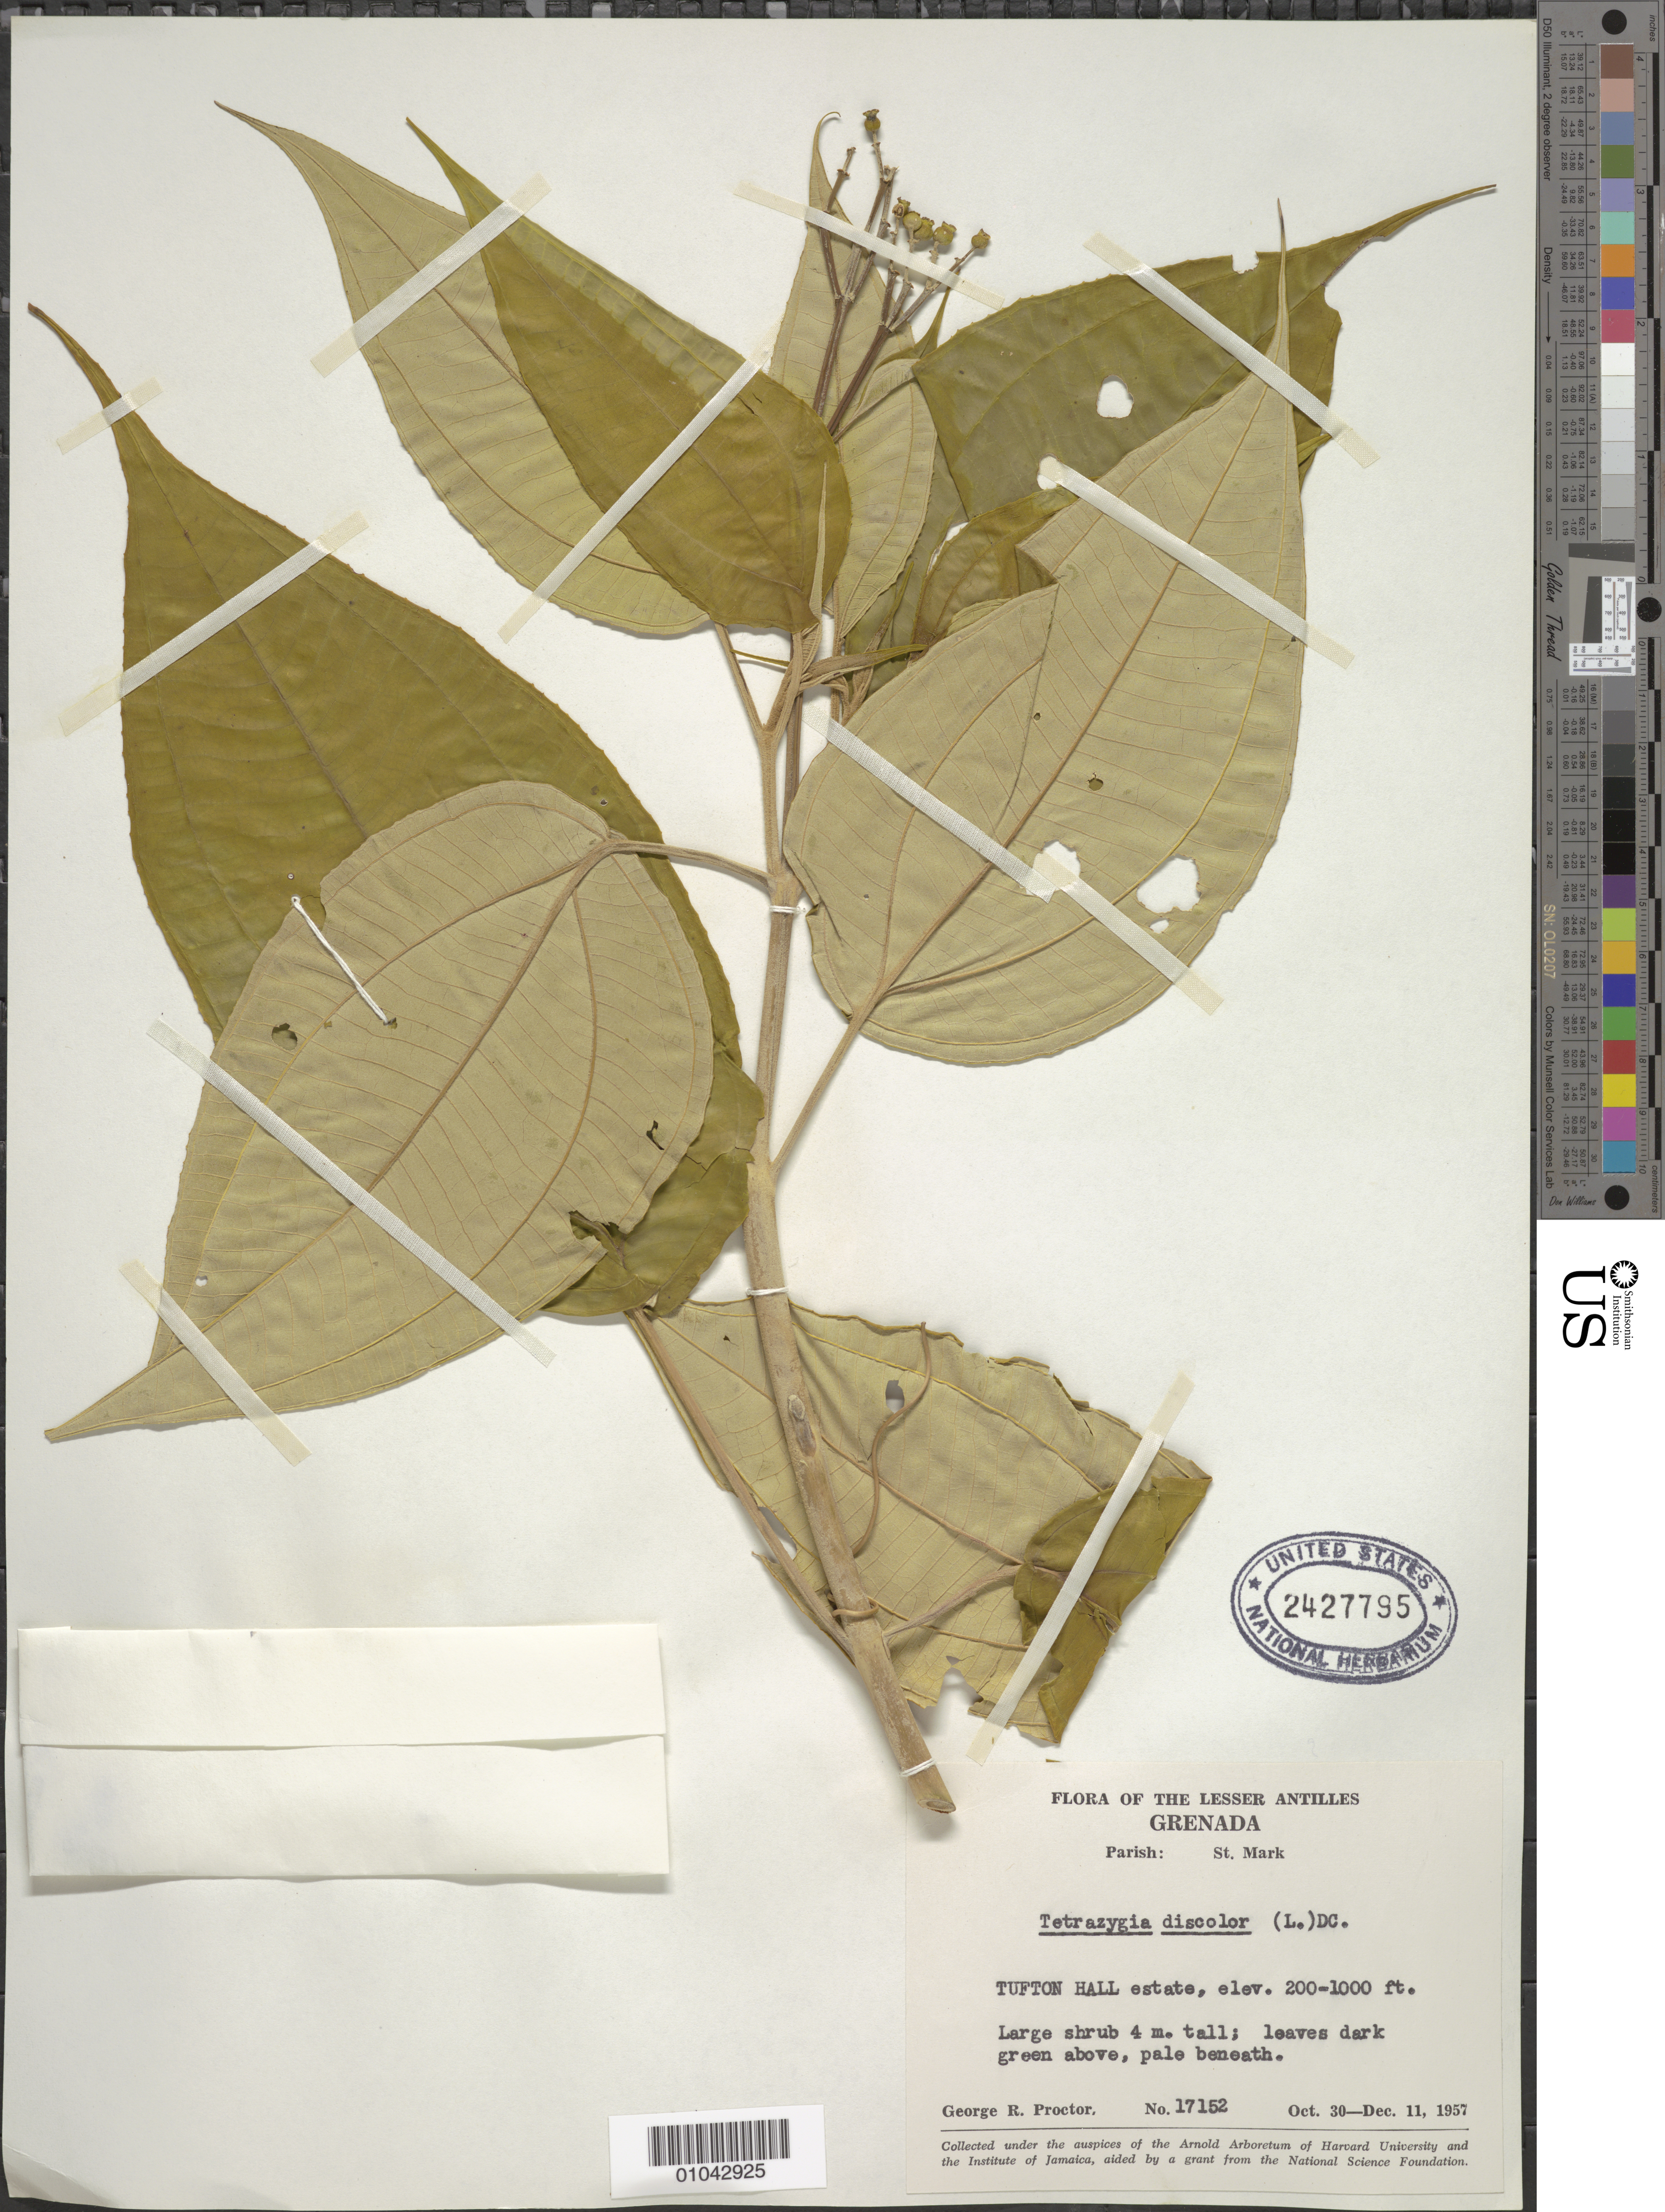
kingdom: Plantae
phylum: Tracheophyta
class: Magnoliopsida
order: Myrtales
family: Melastomataceae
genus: Tetrazygia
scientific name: Tetrazygia discolor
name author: (L.) DC.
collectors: G. R. Proctor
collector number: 17152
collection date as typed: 30 Oct 1957 to 11 Dec 1957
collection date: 1957-10-30/1957-12-11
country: Grenada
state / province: Saint Mark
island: Grenada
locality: Tufton Hall Estate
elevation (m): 61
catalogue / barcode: US 2427795